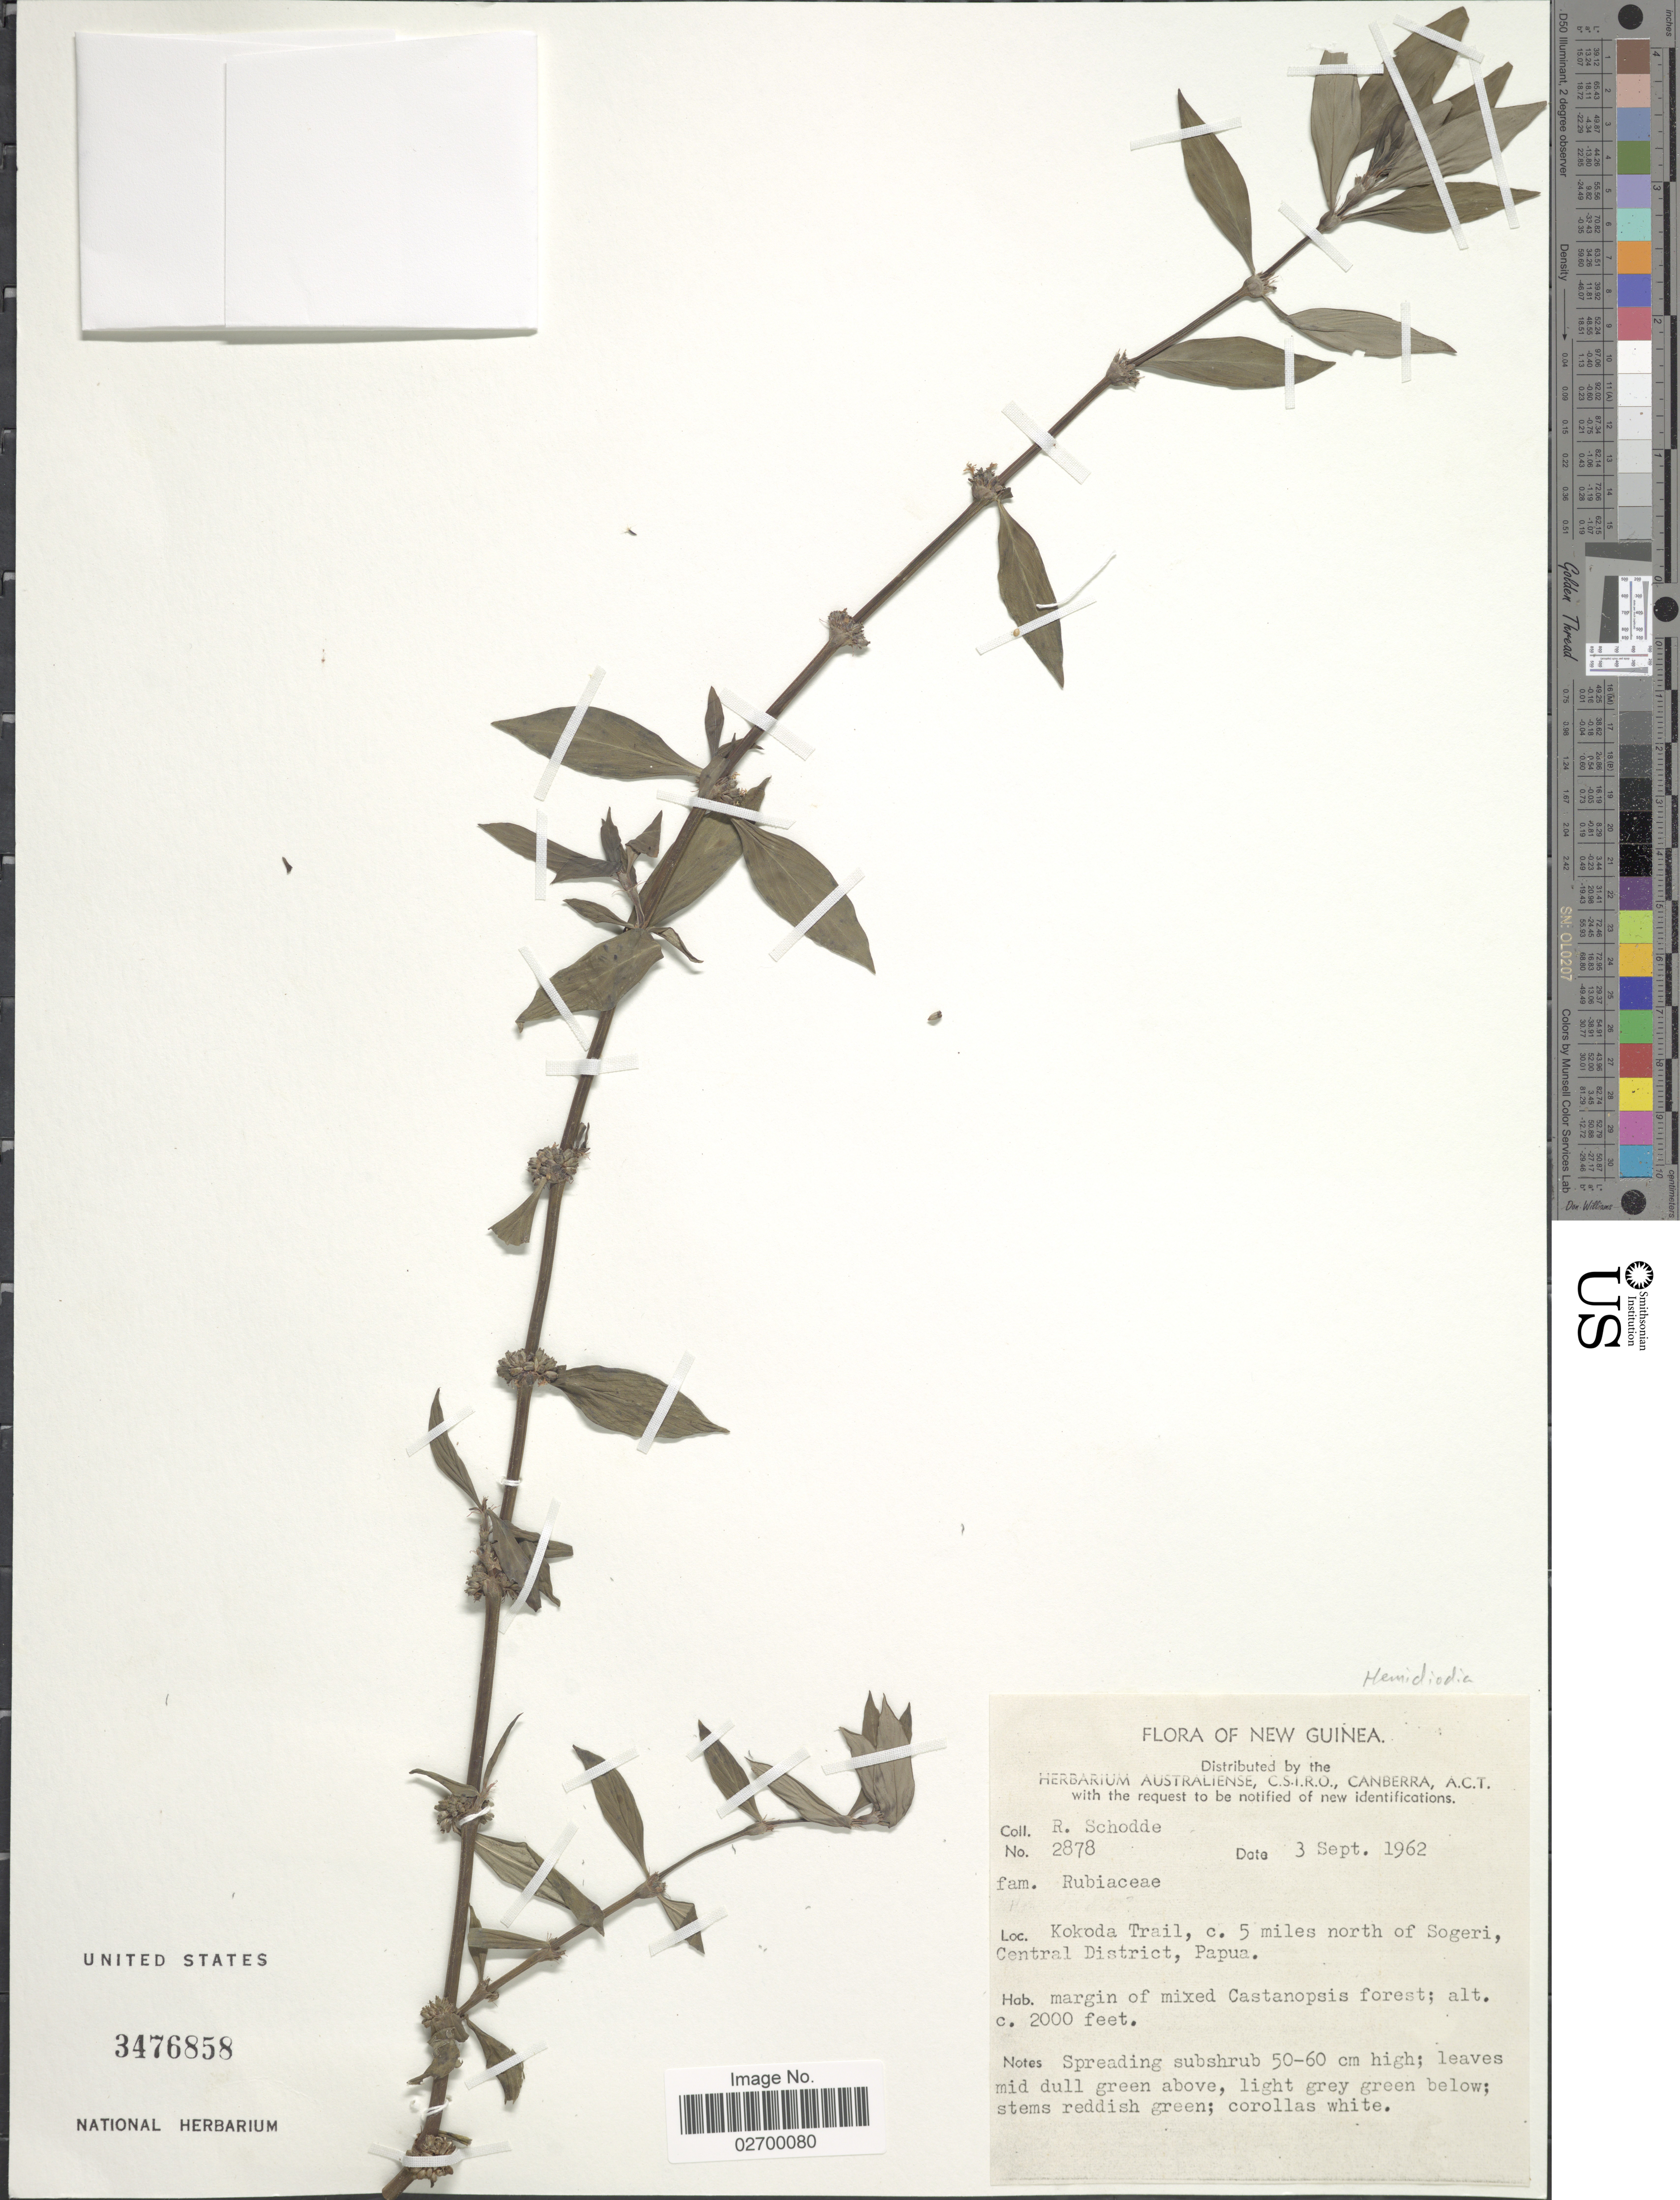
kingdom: Plantae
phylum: Tracheophyta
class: Magnoliopsida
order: Gentianales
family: Rubiaceae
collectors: R. Schodde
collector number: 2878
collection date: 1962-09-03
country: Papua New Guinea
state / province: Central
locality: New Guinea. Kokoda Trail, c. 5 miles north of Sogeri, Papua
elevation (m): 610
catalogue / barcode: US 3476858